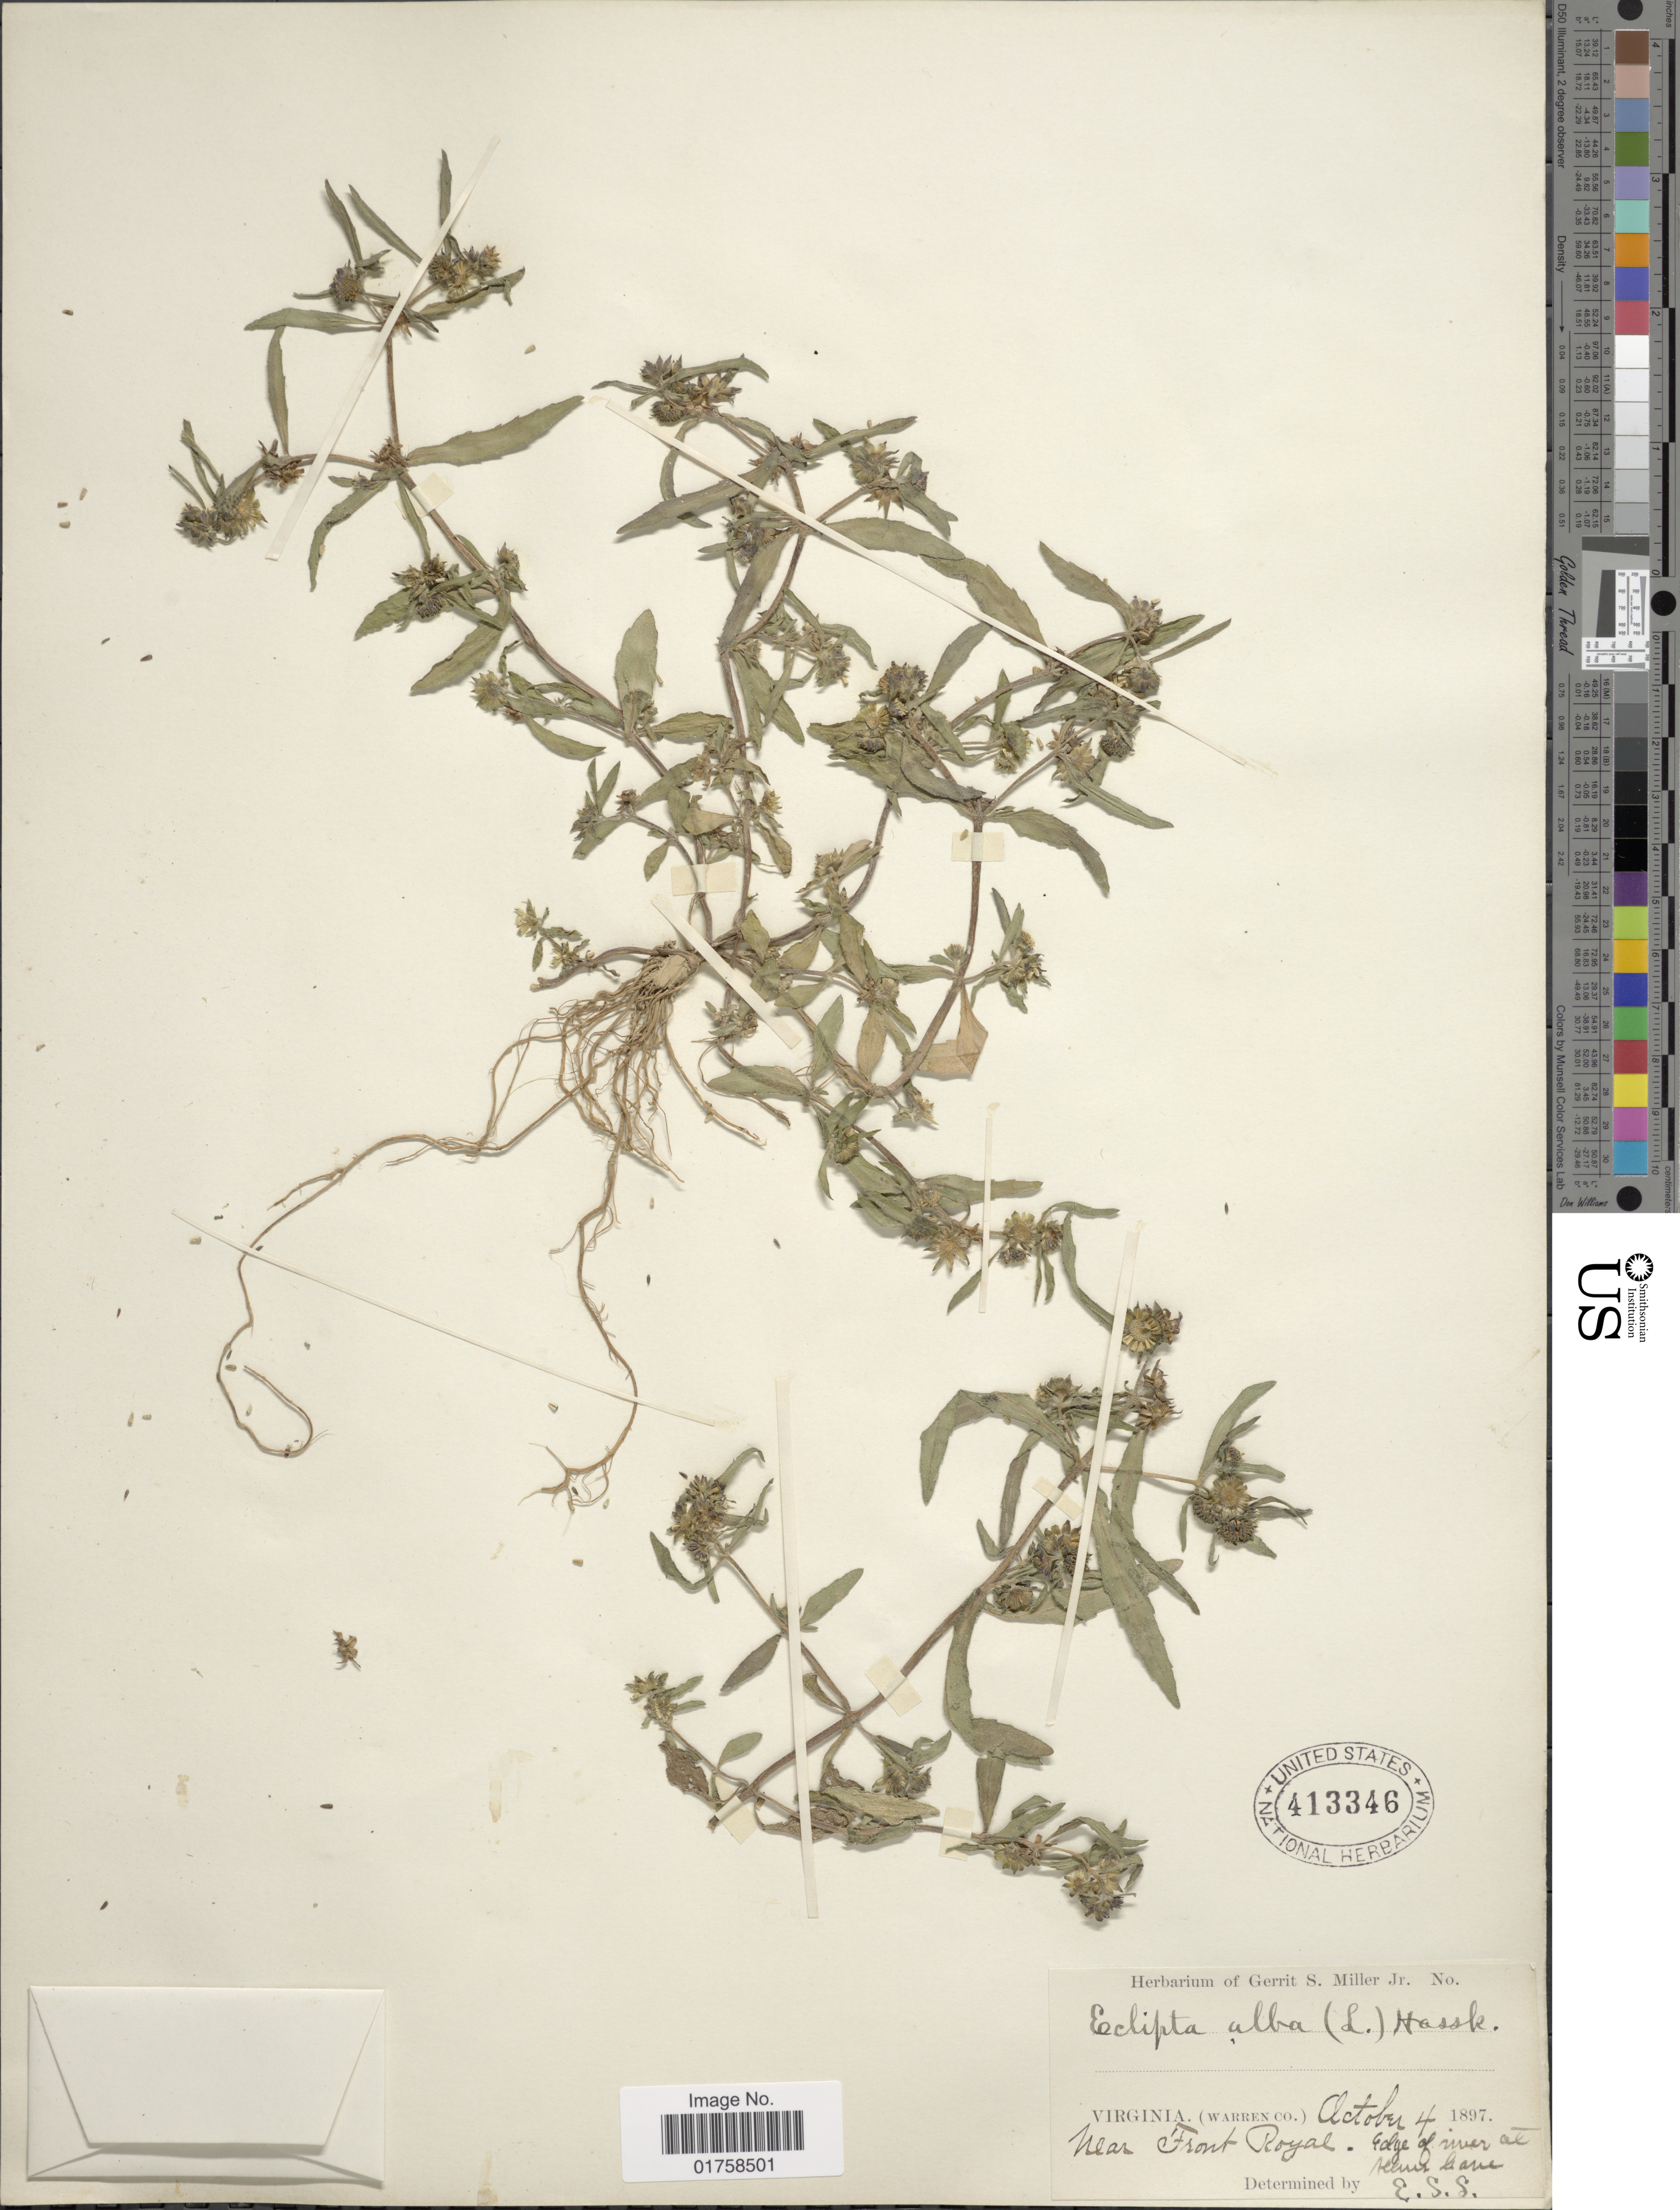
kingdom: Plantae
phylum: Tracheophyta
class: Magnoliopsida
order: Asterales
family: Asteraceae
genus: Eclipta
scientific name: Eclipta alba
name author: (L.) Hassk.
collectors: ex herb. Gerrit S. Miller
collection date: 1897-10-04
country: United States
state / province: Virginia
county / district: Warren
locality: Virginia. (Warren Co.) Near Front Royal. Edge of river at Allens lane.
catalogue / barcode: US 413346